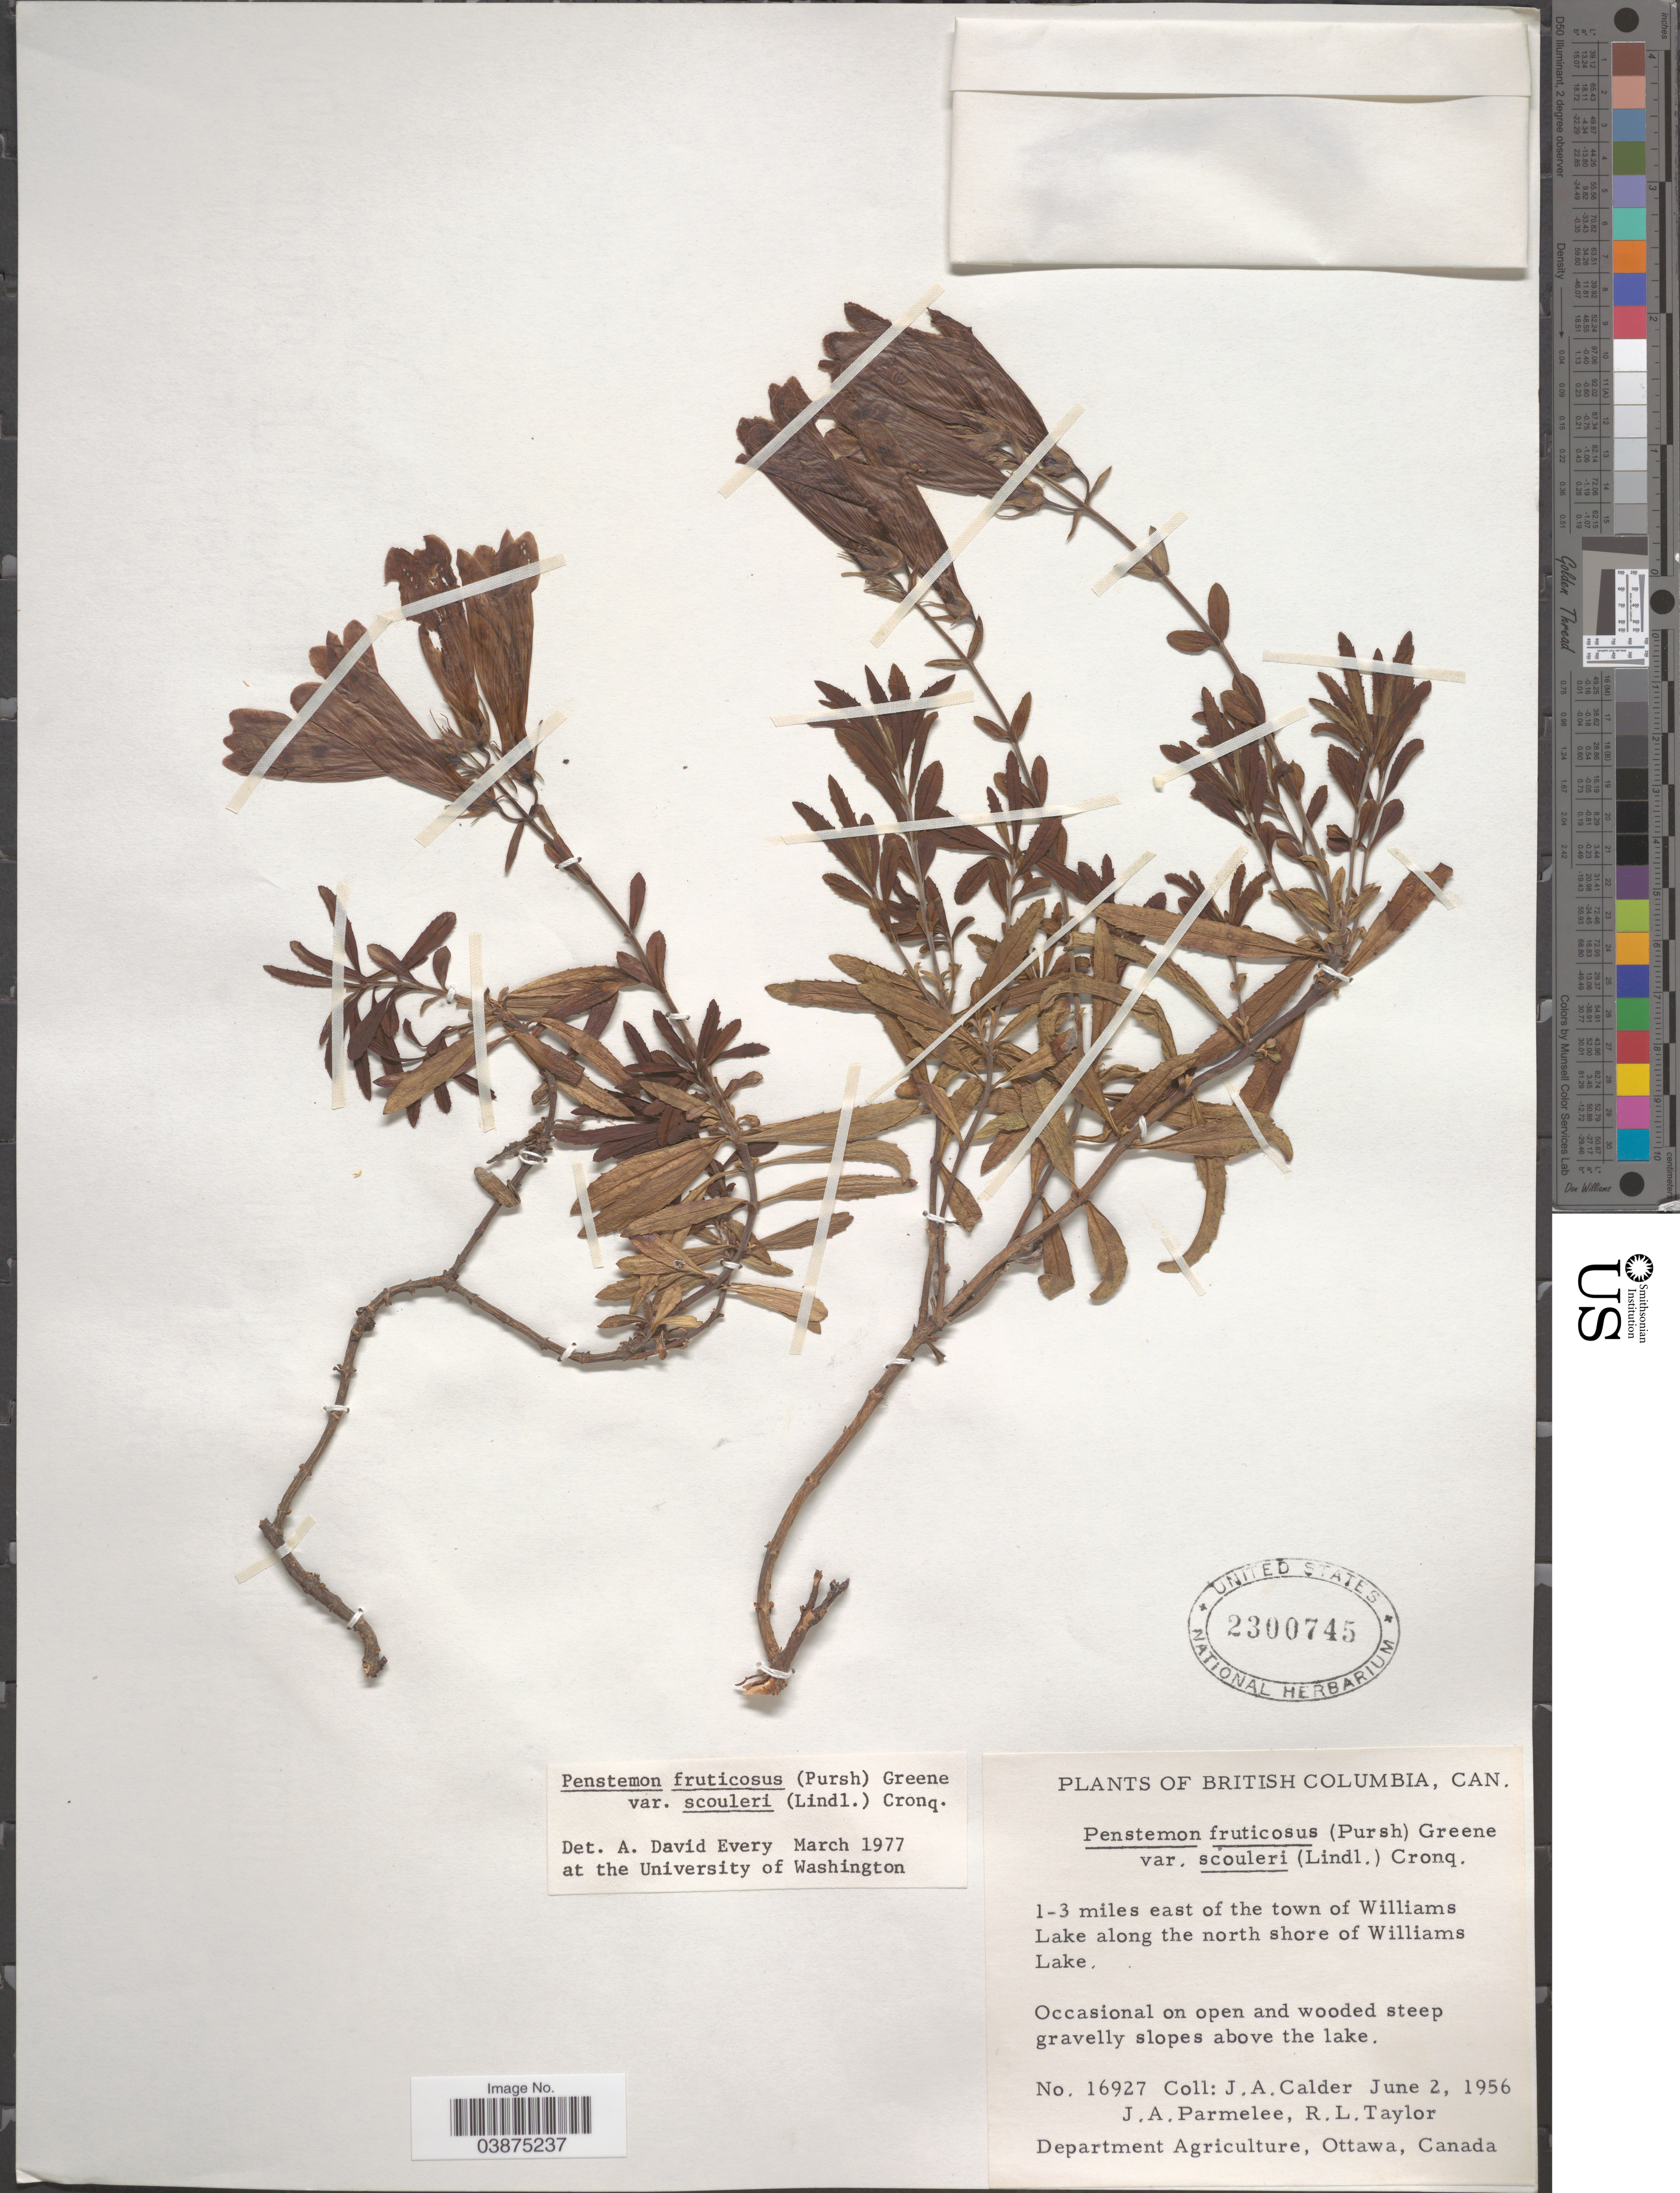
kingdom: Plantae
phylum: Tracheophyta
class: Magnoliopsida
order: Lamiales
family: Plantaginaceae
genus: Penstemon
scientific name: Penstemon fruticosus var. scouleri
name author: (Lindl.) Cronquist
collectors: J. A. Calder, J. A. Parmelee & R. Taylor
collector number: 16927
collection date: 1956-06-02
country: Canada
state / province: British Columbia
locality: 1-3 miles east of the town of Williams Lake along the north shore of Williams Lake.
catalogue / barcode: US 2300745